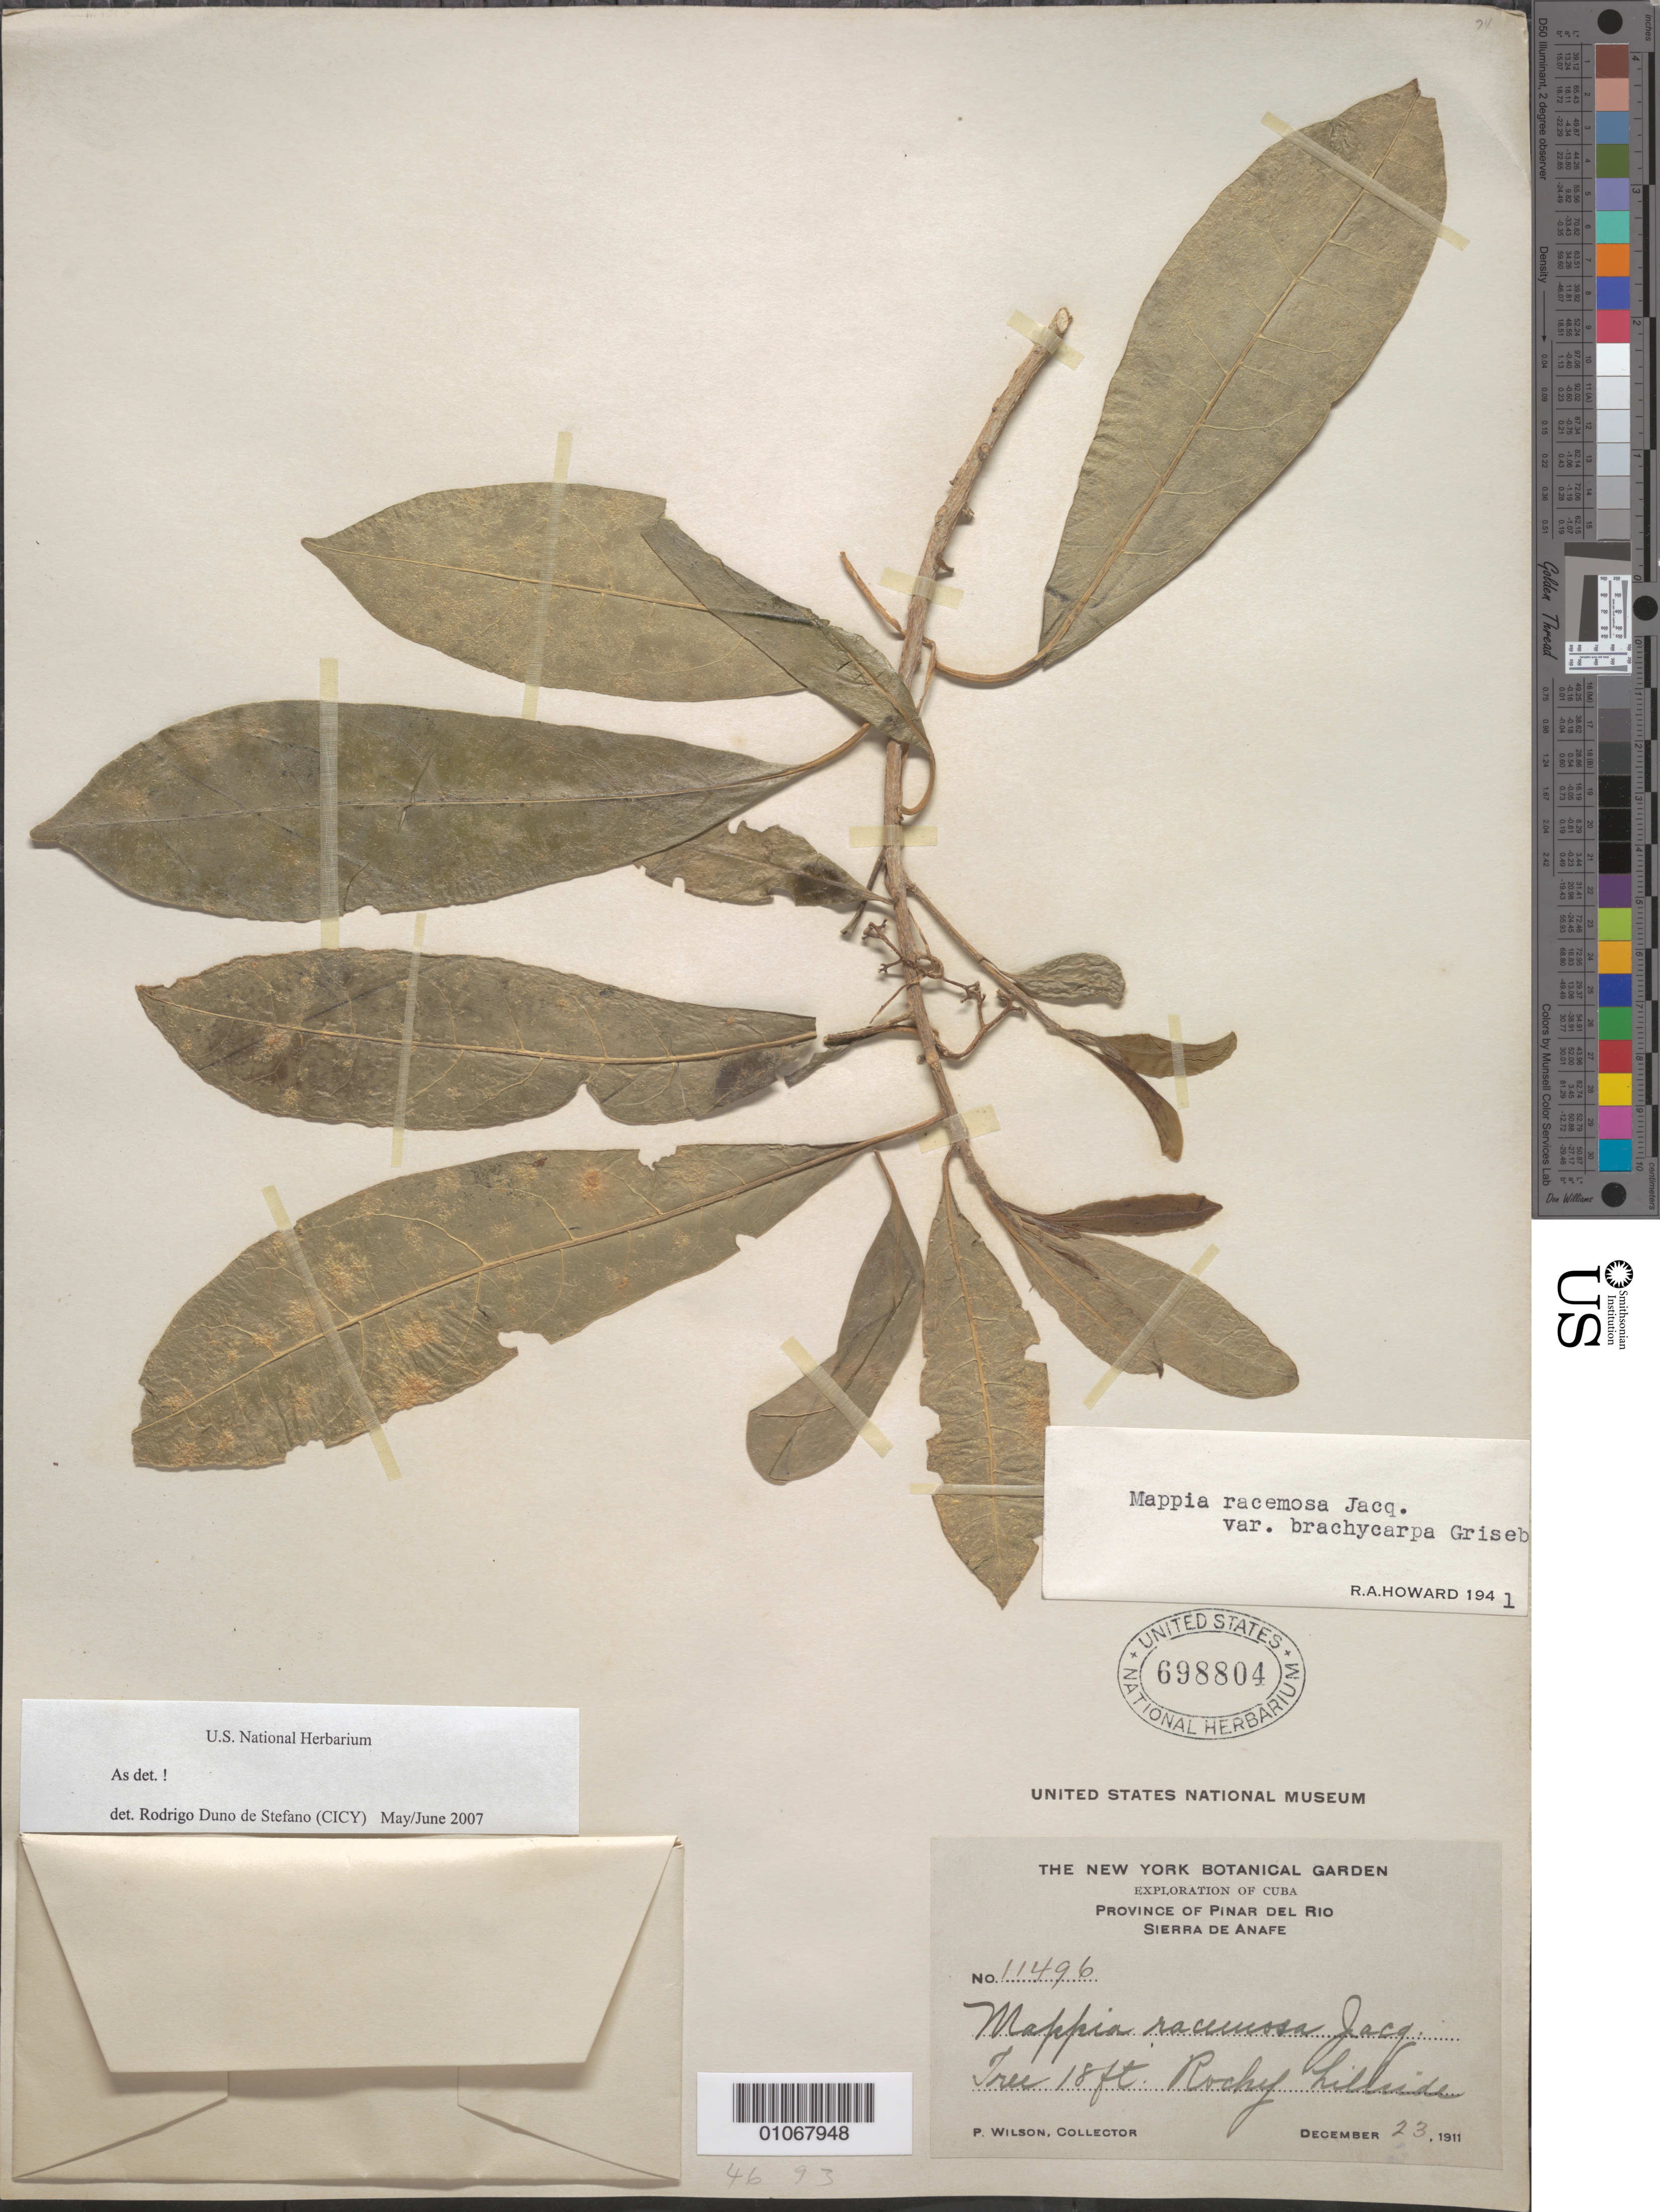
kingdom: Plantae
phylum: Tracheophyta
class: Magnoliopsida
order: Icacinales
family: Icacinaceae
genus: Mappia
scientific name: Mappia racemosa var. brachycarpa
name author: Griseb.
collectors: P. Wilson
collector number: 11496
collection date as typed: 23 Dec 1911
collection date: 1911-12-23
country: Cuba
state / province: Pinar del Rio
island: Cuba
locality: Sierra de Anafe Rocky hillside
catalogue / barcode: US 698804